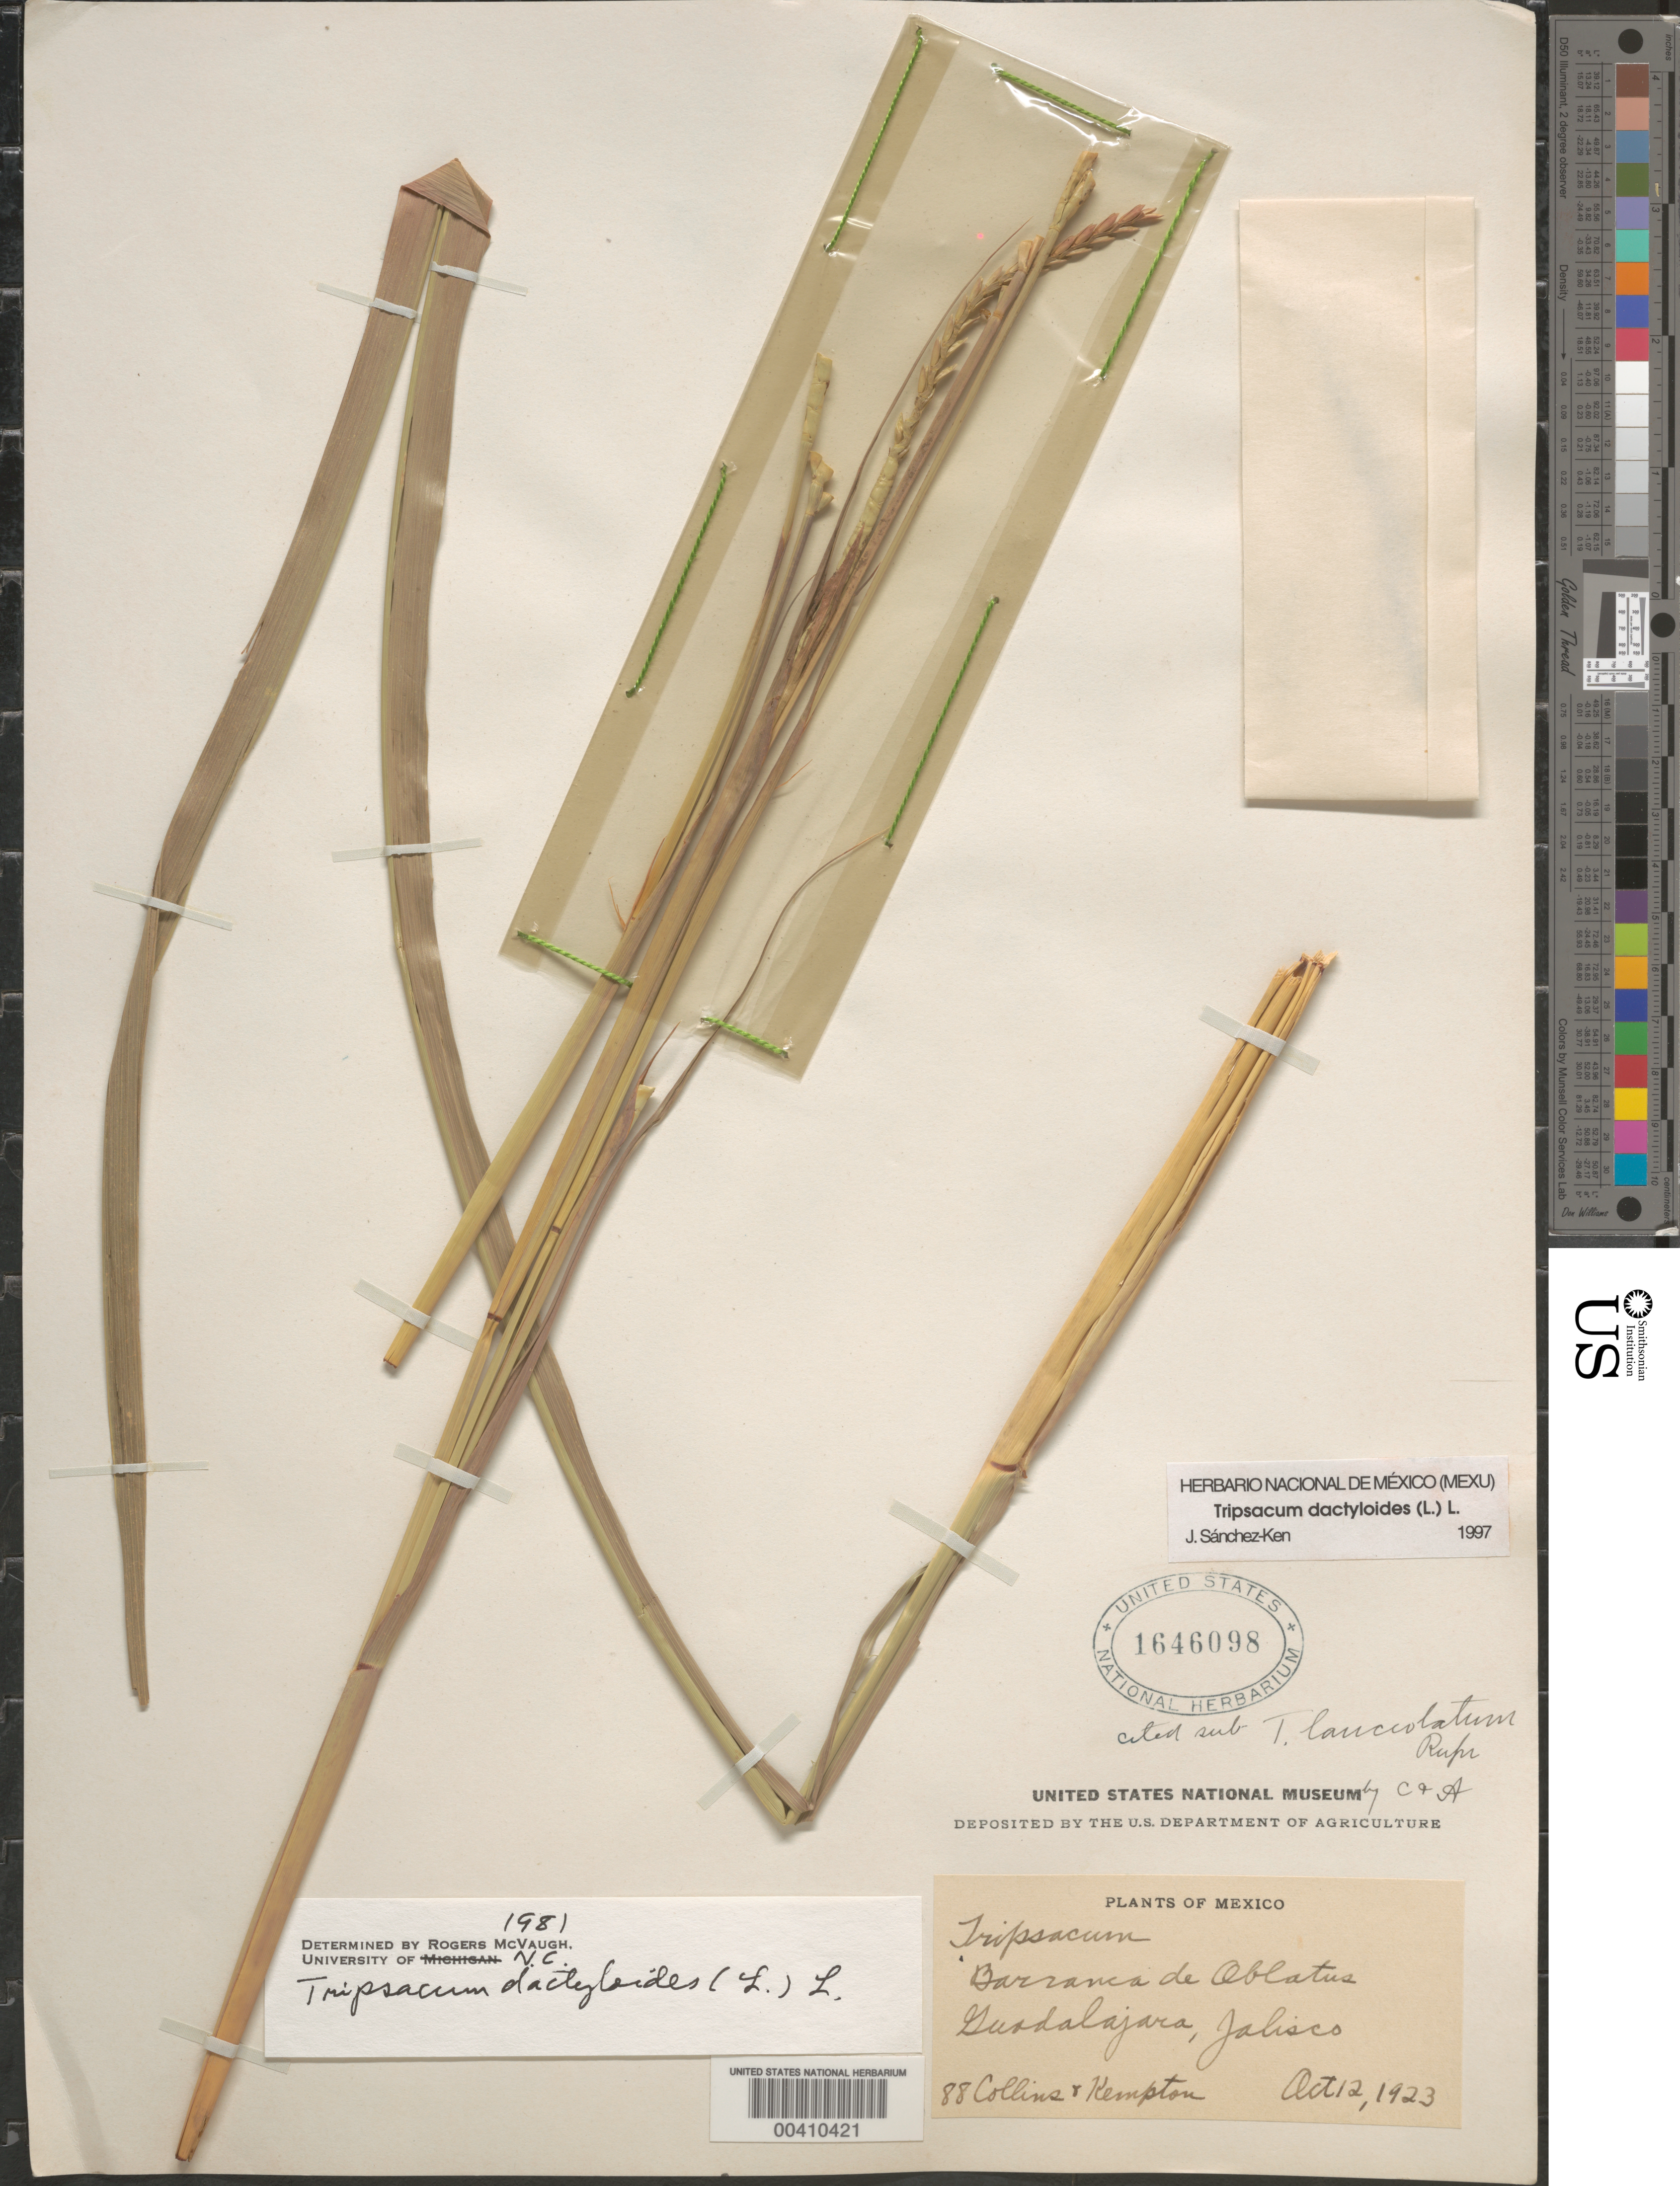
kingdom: Plantae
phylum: Tracheophyta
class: Liliopsida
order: Poales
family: Poaceae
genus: Tripsacum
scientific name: Tripsacum dactyloides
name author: (L.) L.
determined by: McVaugh, R.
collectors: G. N. Collins & J. H. Kempton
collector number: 88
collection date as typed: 12 Oct 1923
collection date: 1923-10-12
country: Mexico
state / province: Jalisco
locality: Barranca de Oblatos, Guadalajara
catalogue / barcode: US 1646098